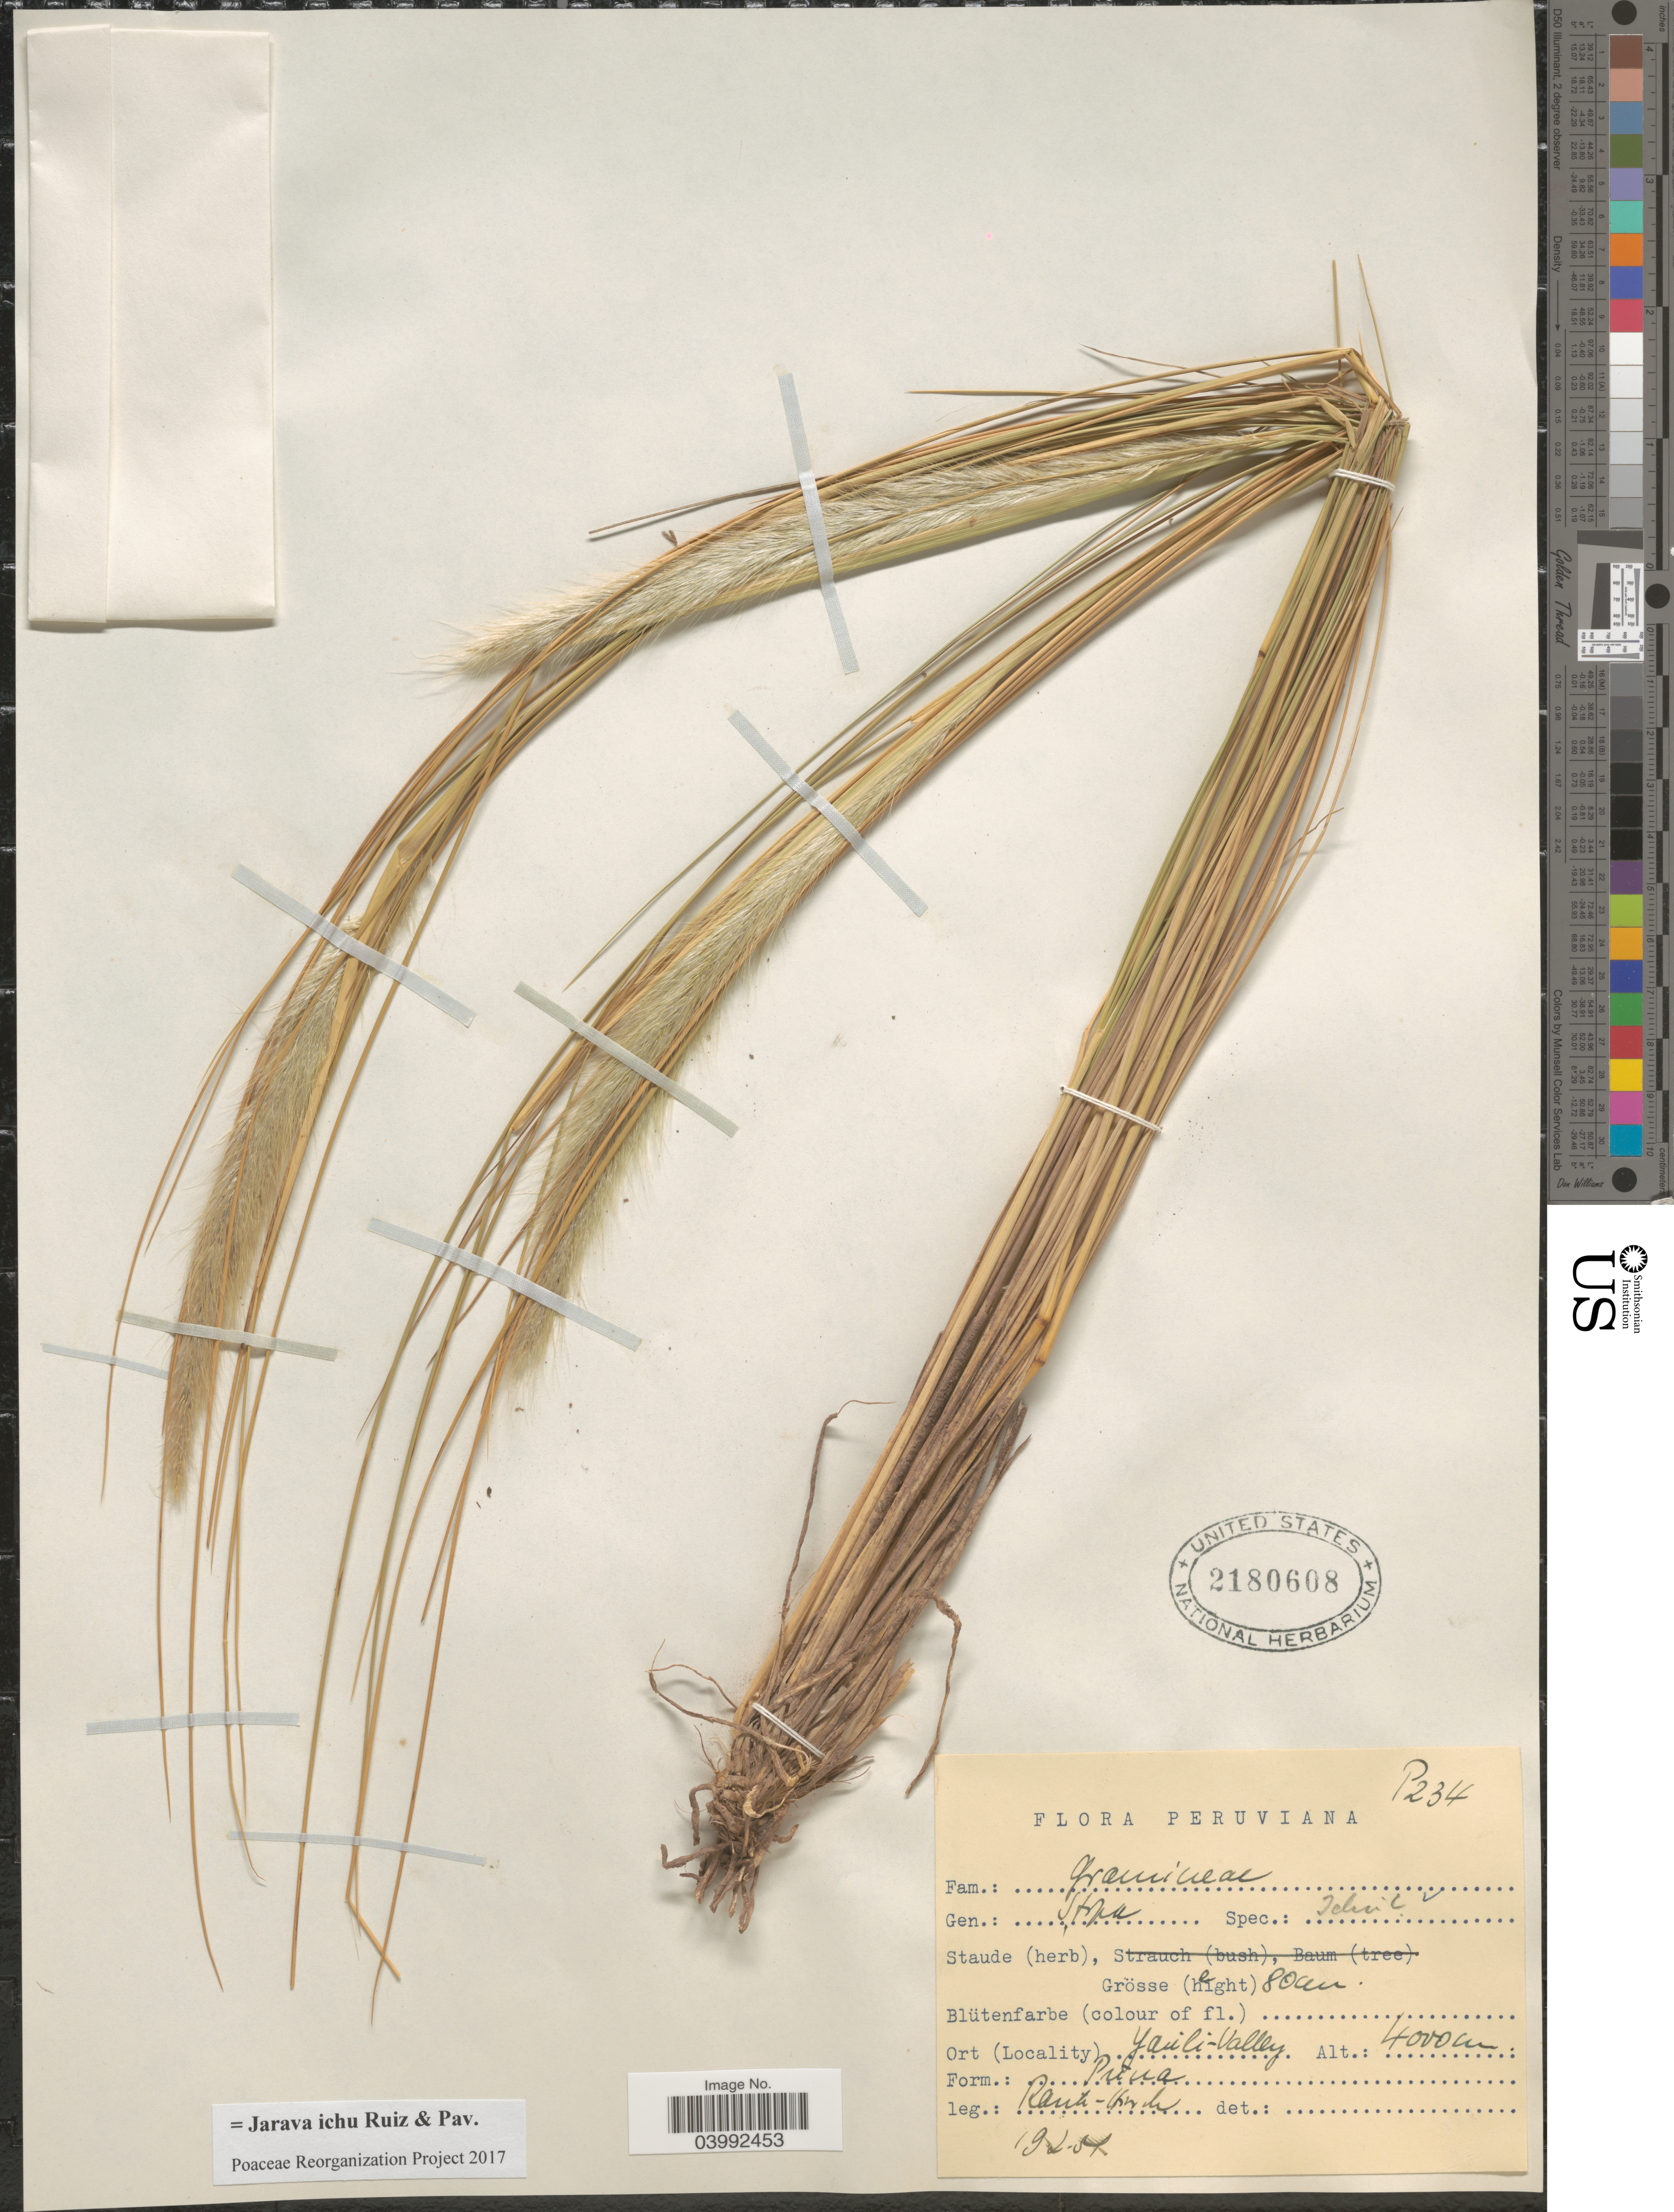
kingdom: Plantae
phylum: Tracheophyta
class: Liliopsida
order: Poales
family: Poaceae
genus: Jarava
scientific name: Jarava ichu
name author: Ruiz & Pav.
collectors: W. Rauh & G. Hirsch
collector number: P234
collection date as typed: Transcribed d/m/y: 19/2/51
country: Peru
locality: Yauli-Valley.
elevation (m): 4000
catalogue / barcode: US 2180608